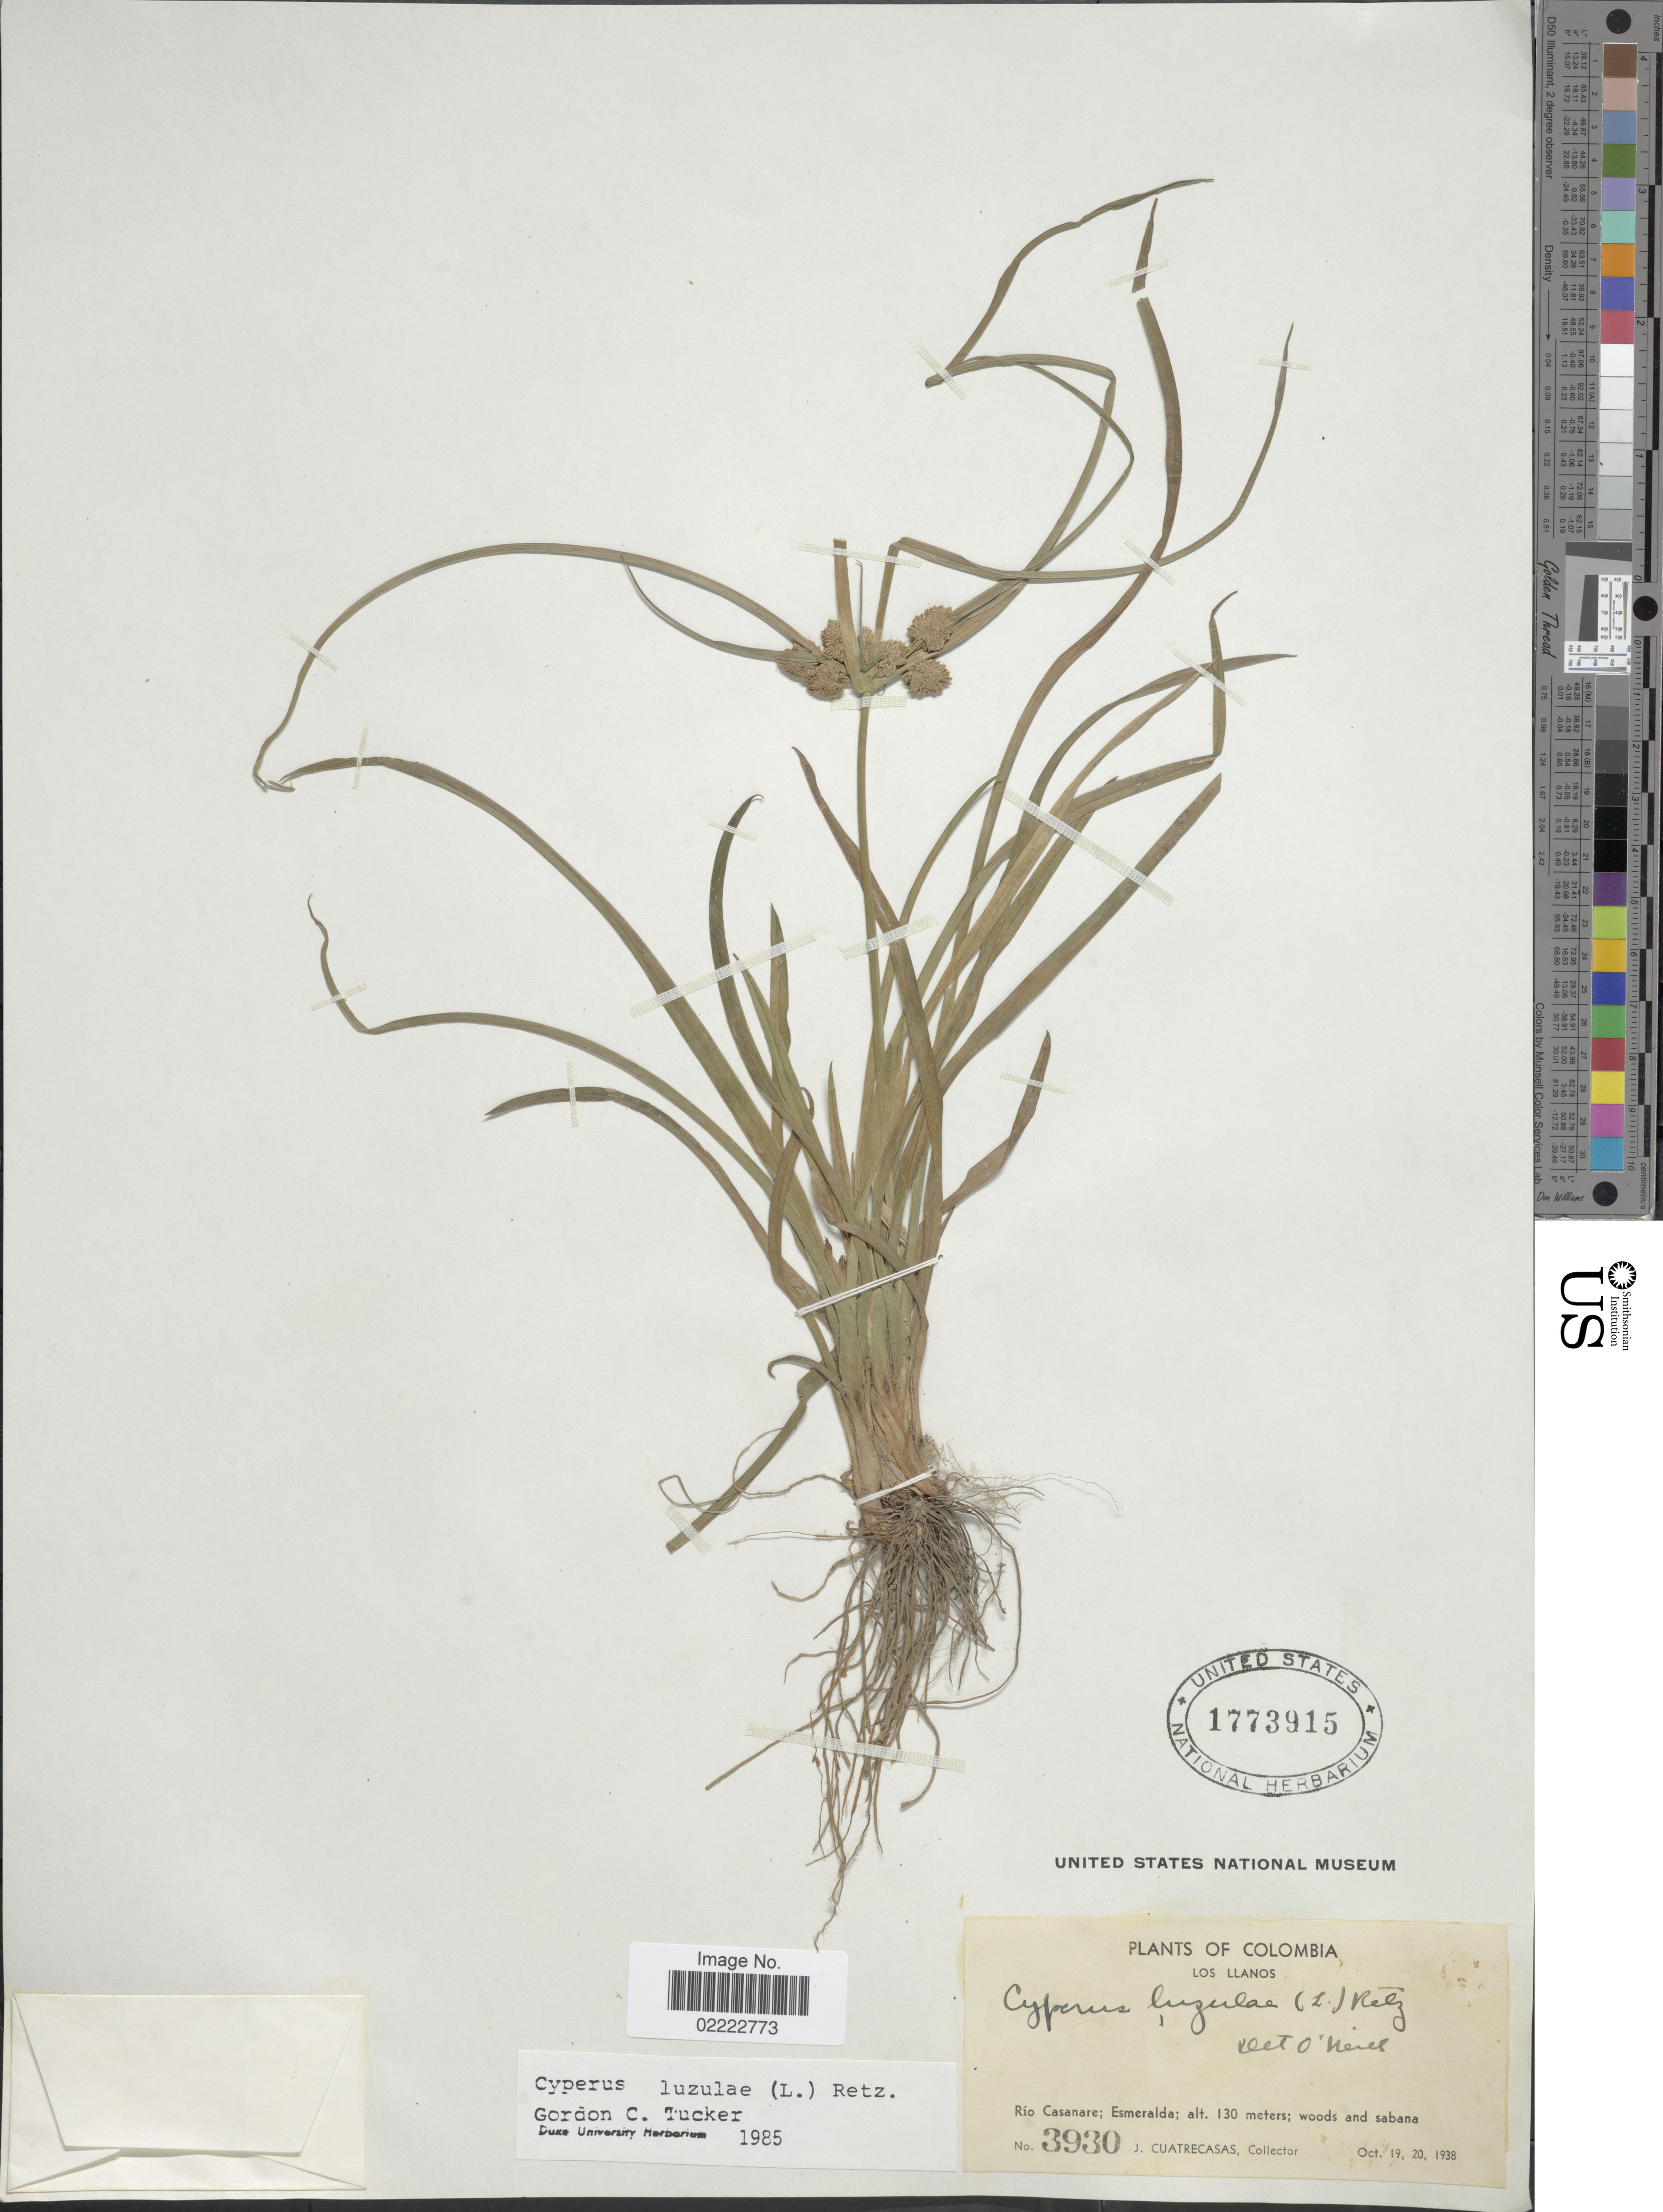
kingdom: Plantae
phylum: Tracheophyta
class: Liliopsida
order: Poales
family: Cyperaceae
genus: Cyperus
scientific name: Cyperus luzulae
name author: (L.) Rottb. ex Retz.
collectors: J. Cuatrecasas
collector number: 3930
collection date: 1938-10-19/1938-10-20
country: Colombia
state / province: Casanare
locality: Los Llanos, Río Casanare; Esmeralda; woods and sabana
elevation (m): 130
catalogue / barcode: US 1773915